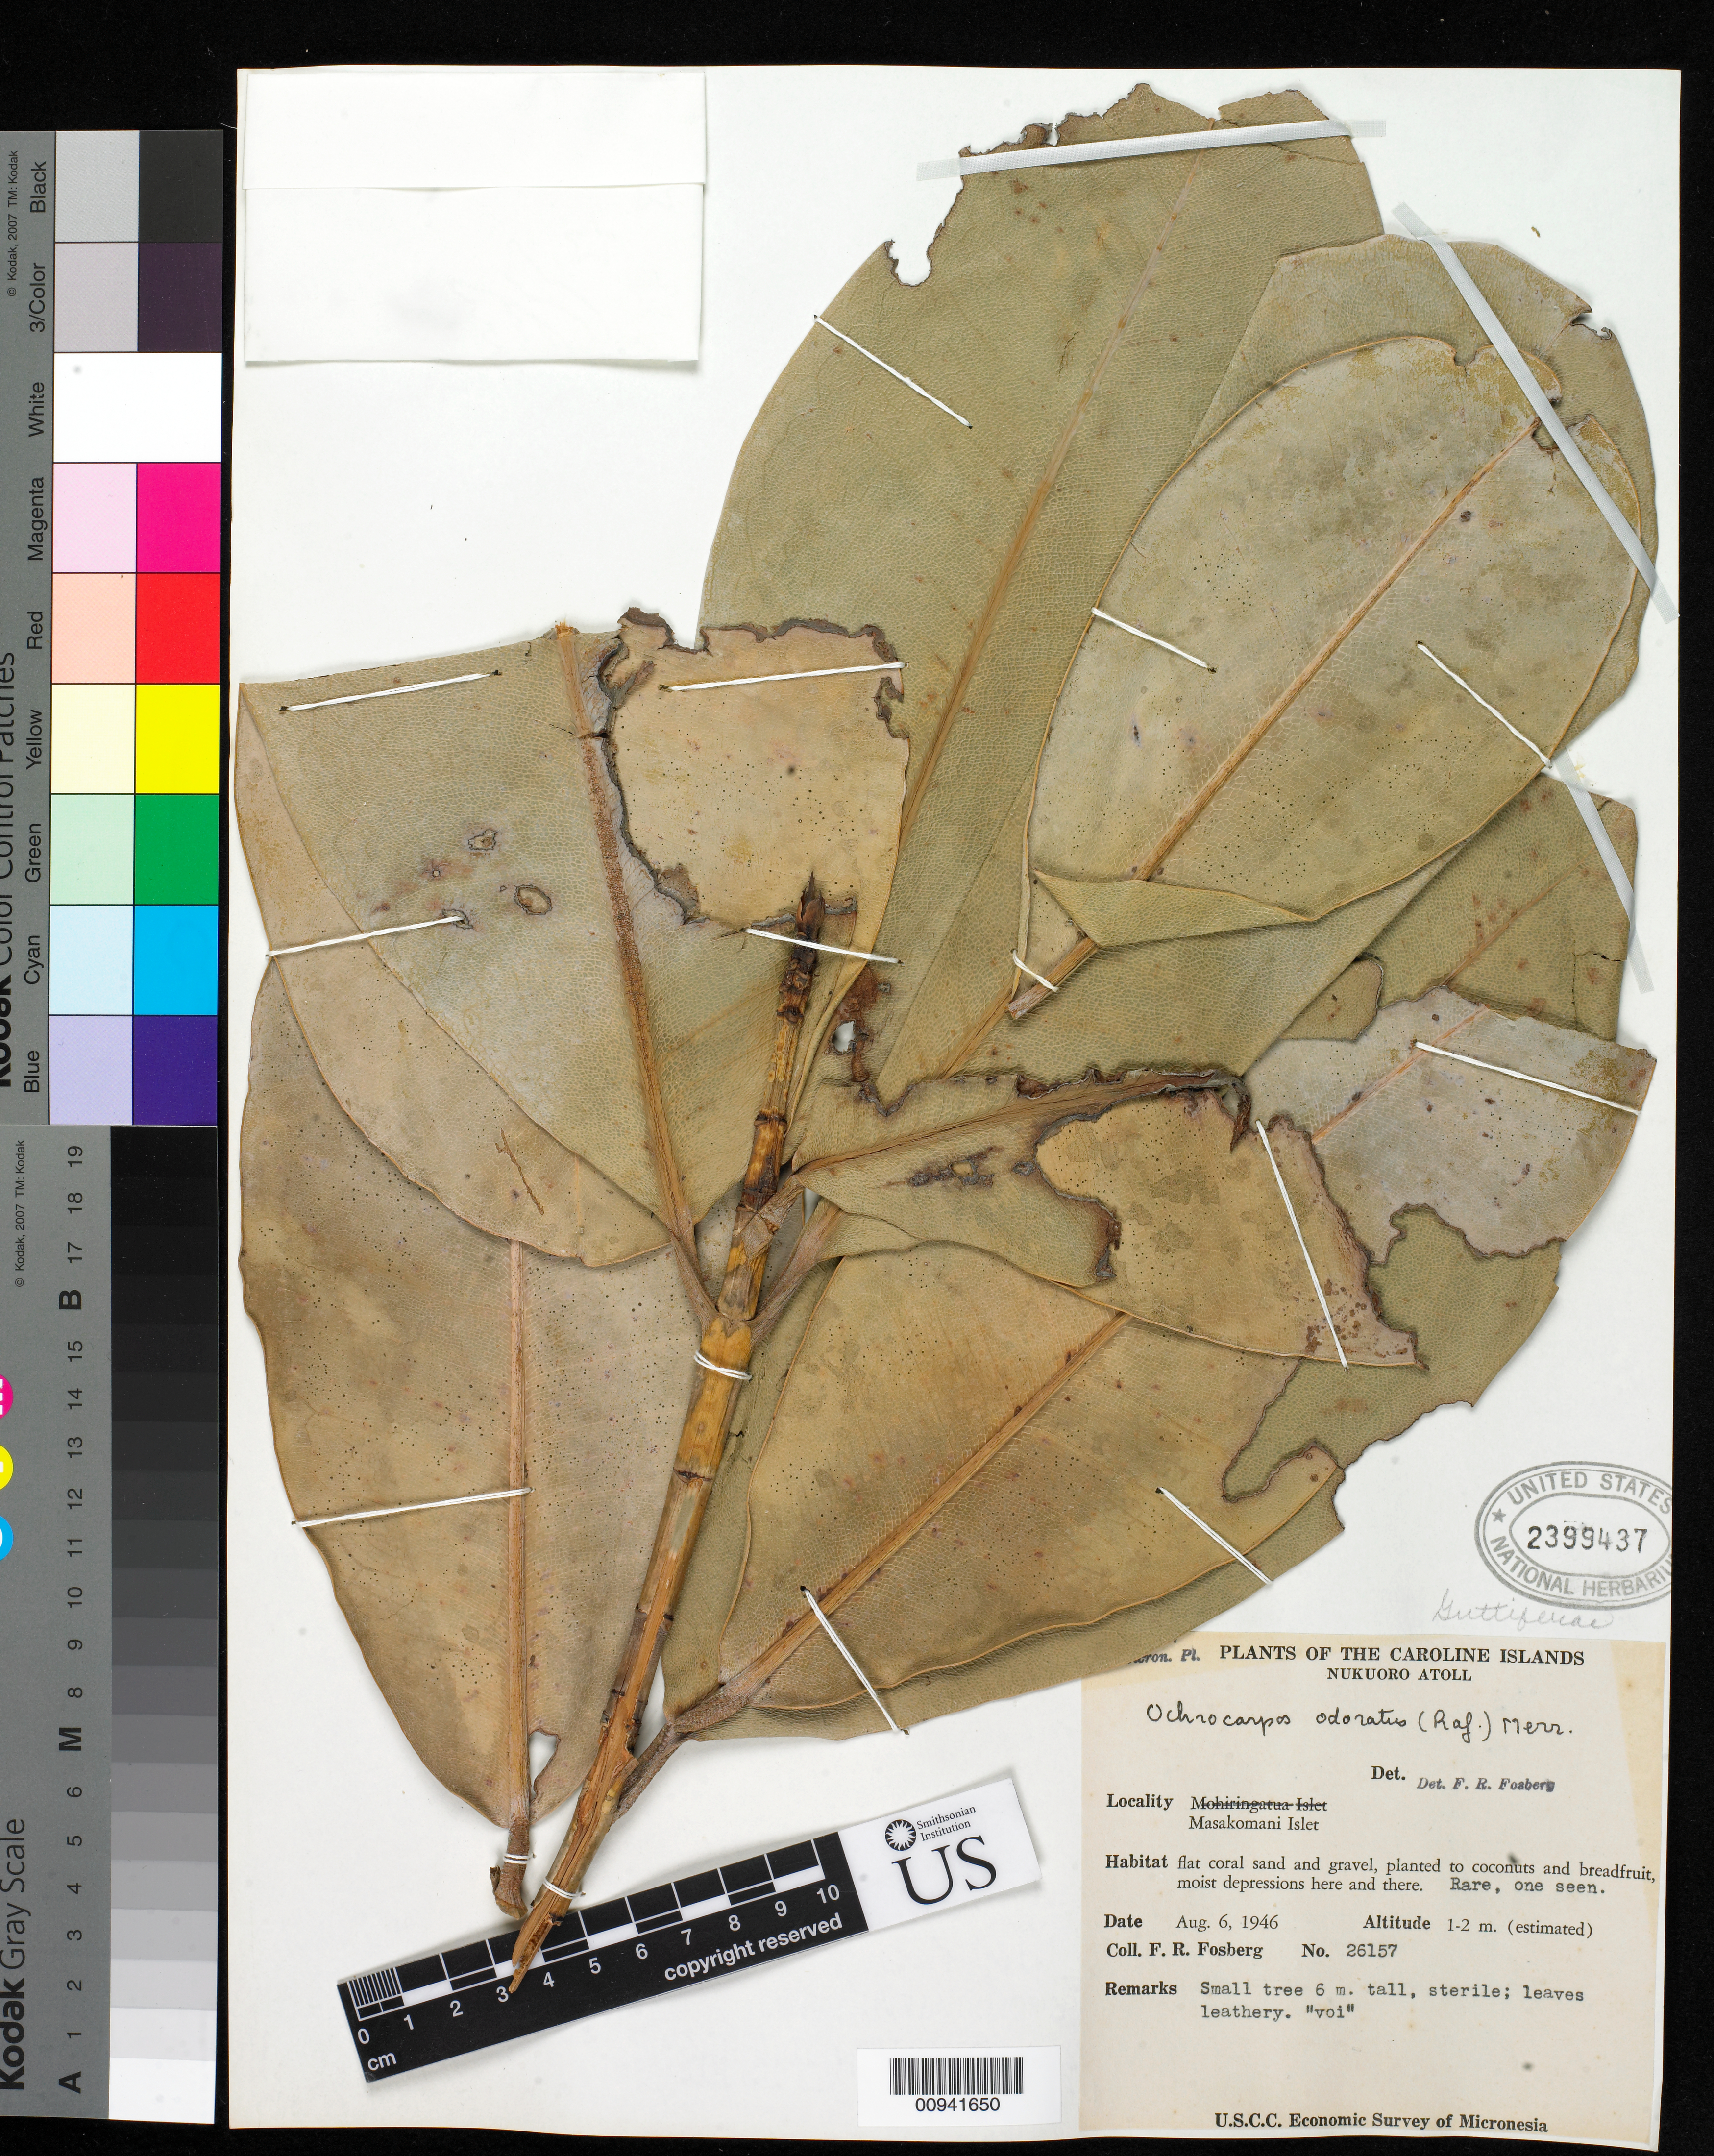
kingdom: Plantae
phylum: Tracheophyta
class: Magnoliopsida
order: Malpighiales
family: Calophyllaceae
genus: Mammea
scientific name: Mammea ochrocarpus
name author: (Raf.) Kosterm.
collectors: F. R. Fosberg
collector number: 26157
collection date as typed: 06 Aug 1946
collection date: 1946-08-06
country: Micronesia, Federated States of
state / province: Pohnpei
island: Nukuoro Atoll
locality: Masakomani Islet.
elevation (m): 1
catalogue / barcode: US 2399437